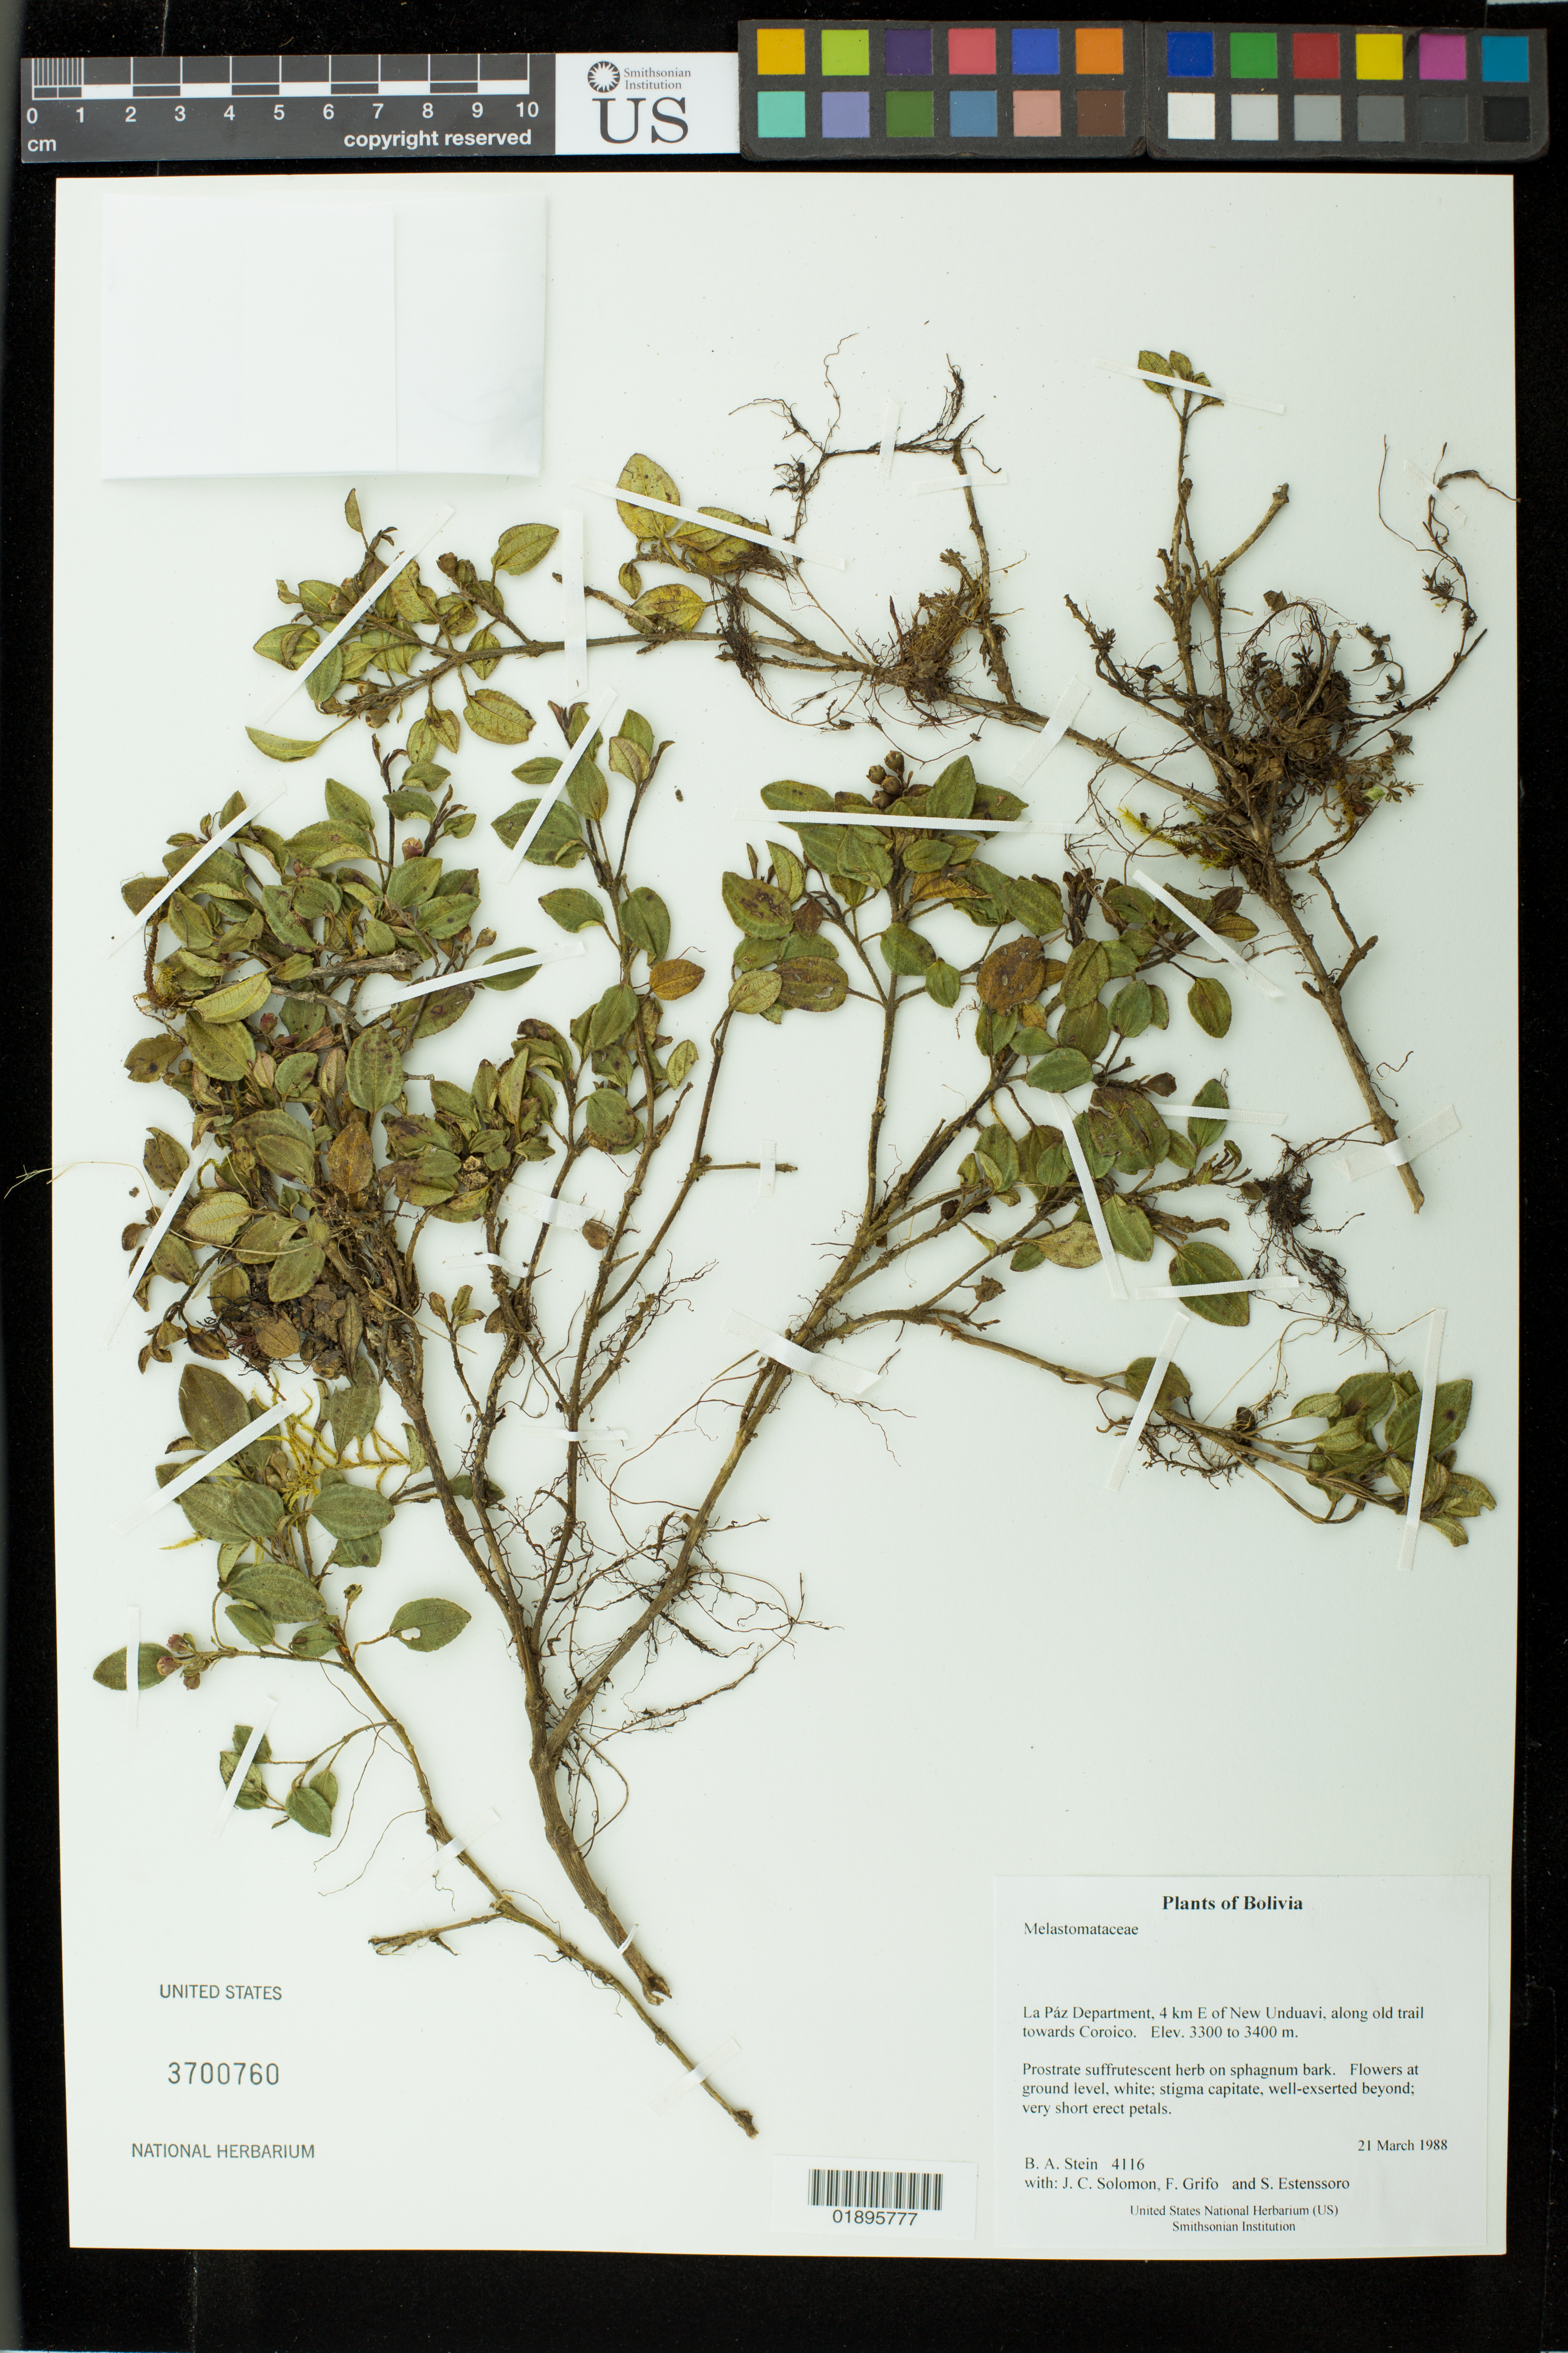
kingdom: Plantae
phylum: Tracheophyta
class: Magnoliopsida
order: Myrtales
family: Melastomataceae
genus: Miconia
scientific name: Miconia chionophila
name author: Naudin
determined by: Michelangeli, F. A.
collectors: B. A. Stein, J. C. Solomon, F. Grifo & S. Estenssoro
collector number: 4116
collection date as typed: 21 March 1988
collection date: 1988-03-21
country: Bolivia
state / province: La Páz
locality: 4 km E of New Unduavi, along old trail towards Coroico.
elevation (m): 3300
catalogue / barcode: US 3700760